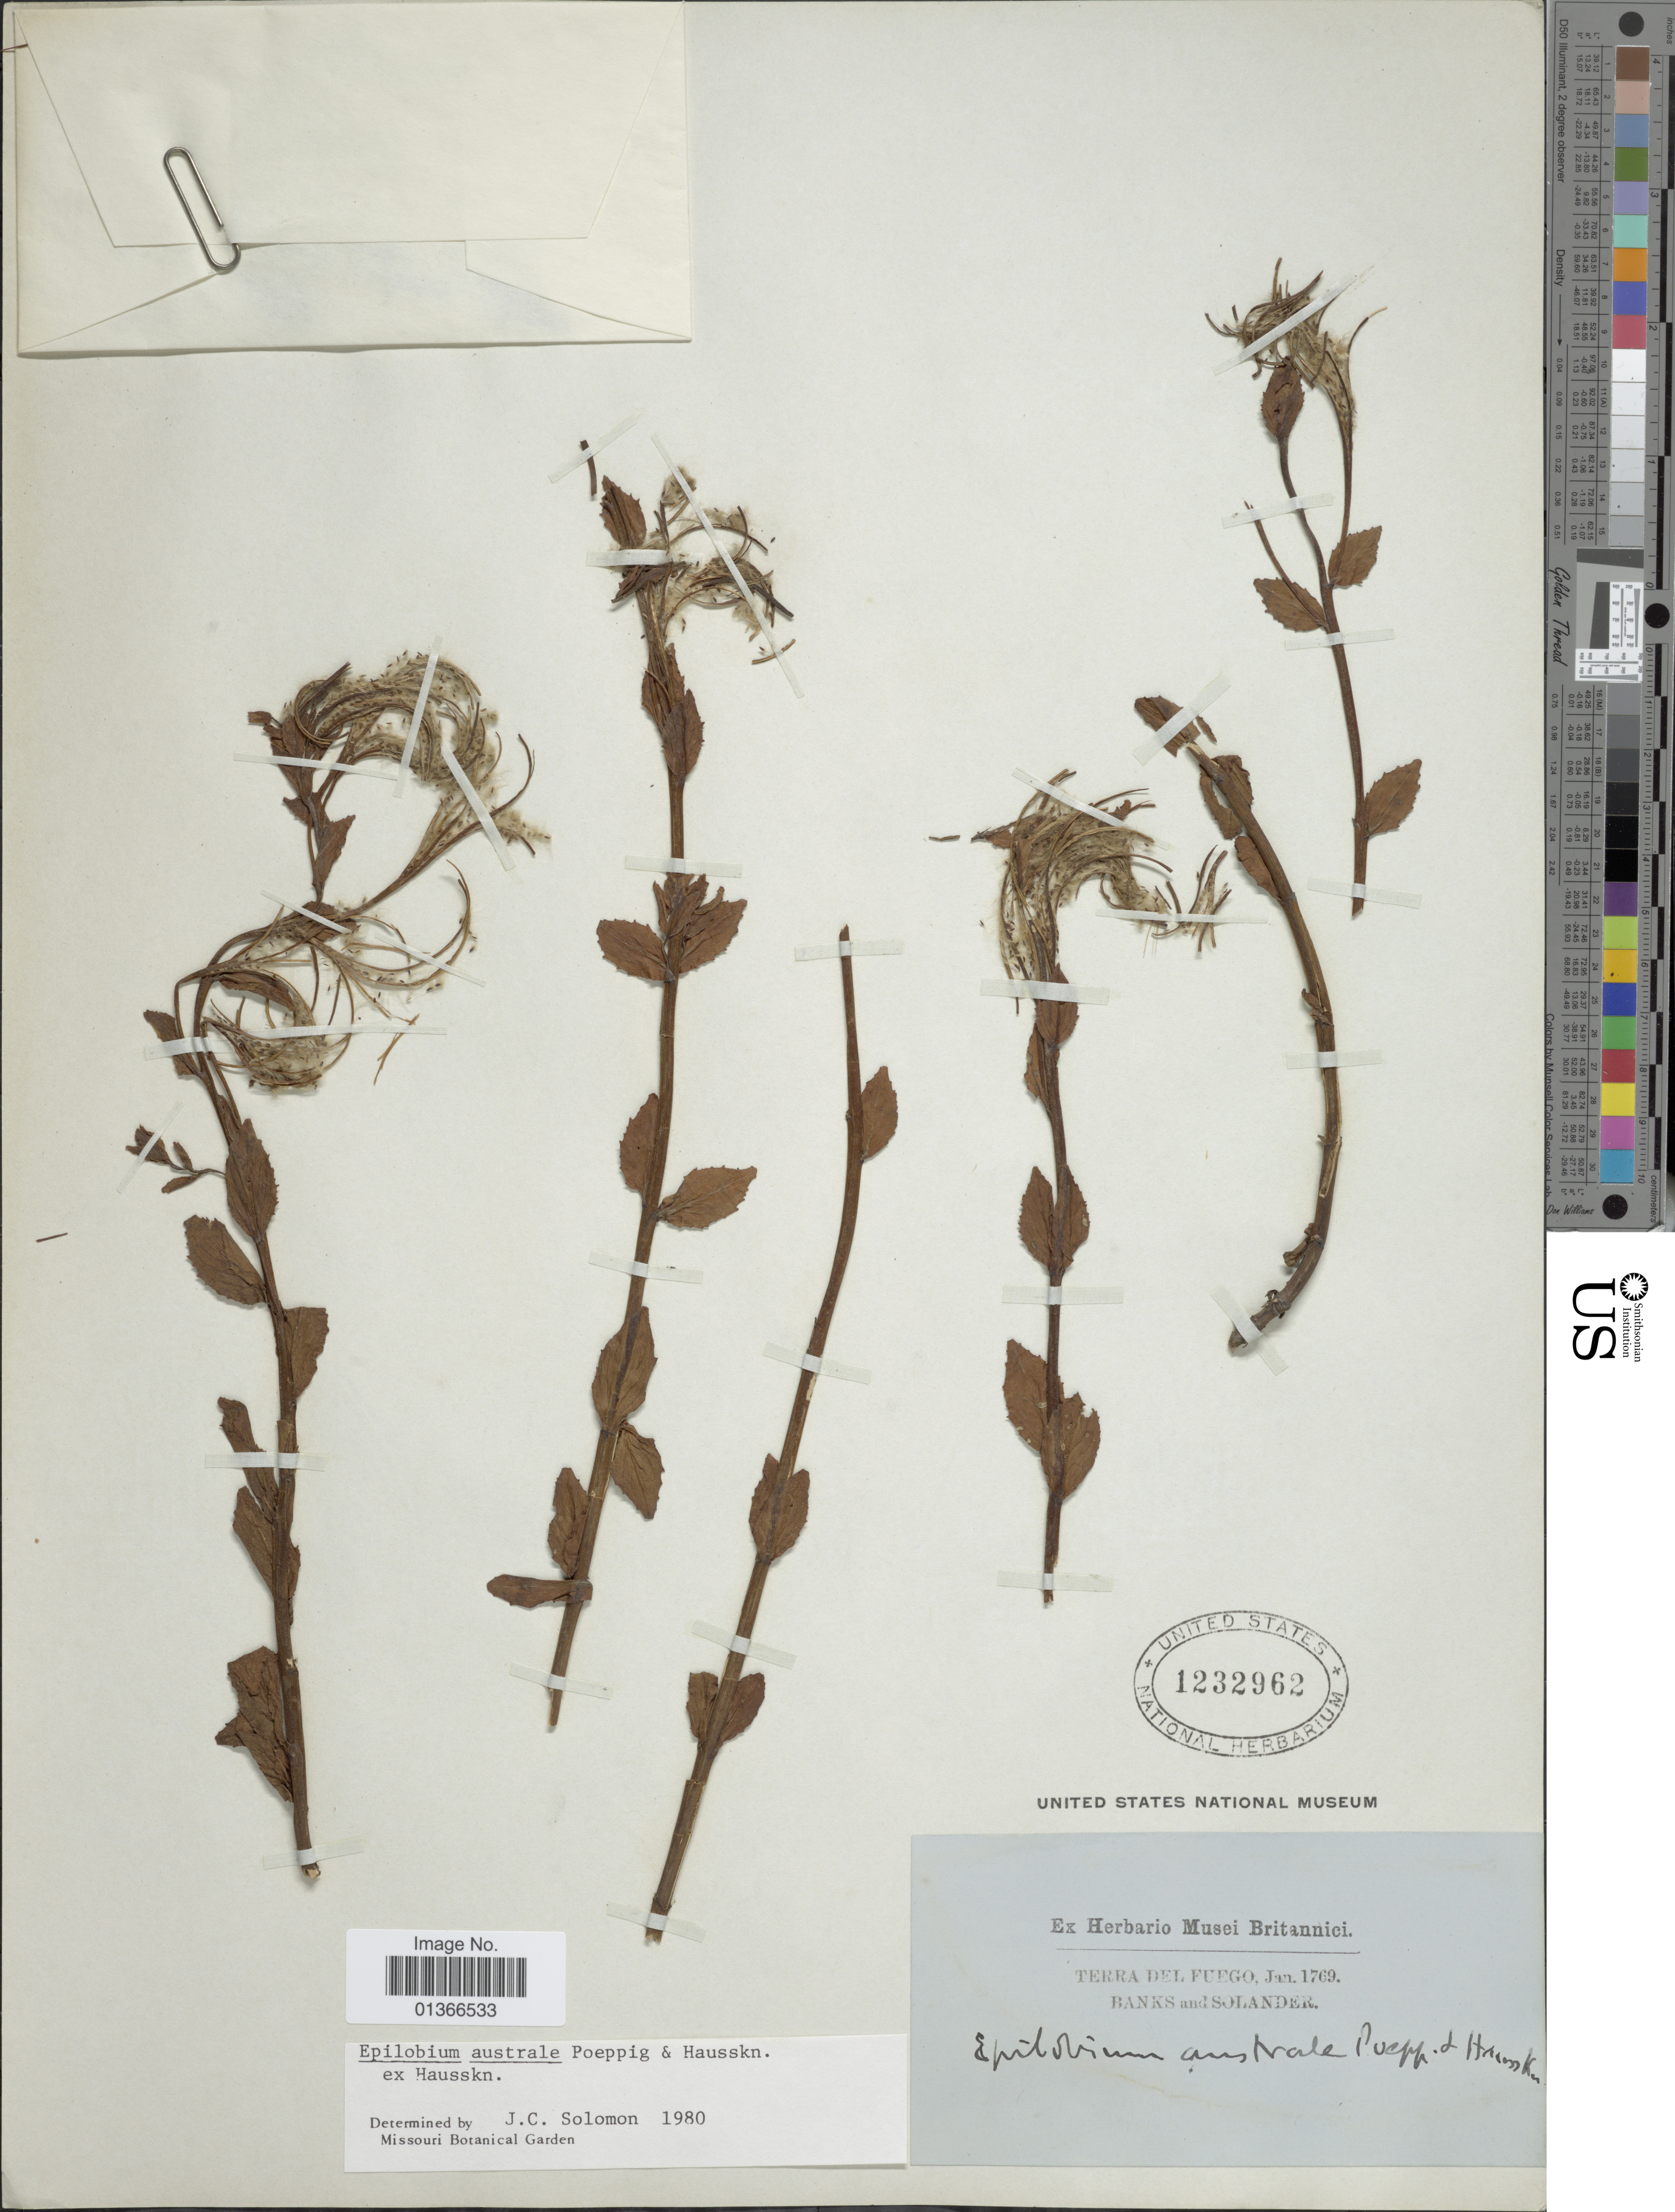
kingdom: Plantae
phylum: Tracheophyta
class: Magnoliopsida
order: Myrtales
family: Onagraceae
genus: Epilobium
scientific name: Epilobium australe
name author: Poepp. & Hausskn.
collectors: ex herb. Musei Britannici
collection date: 1769-01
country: Argentina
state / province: Tierra del Fuego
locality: Banks and Solander.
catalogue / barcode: US 1232962